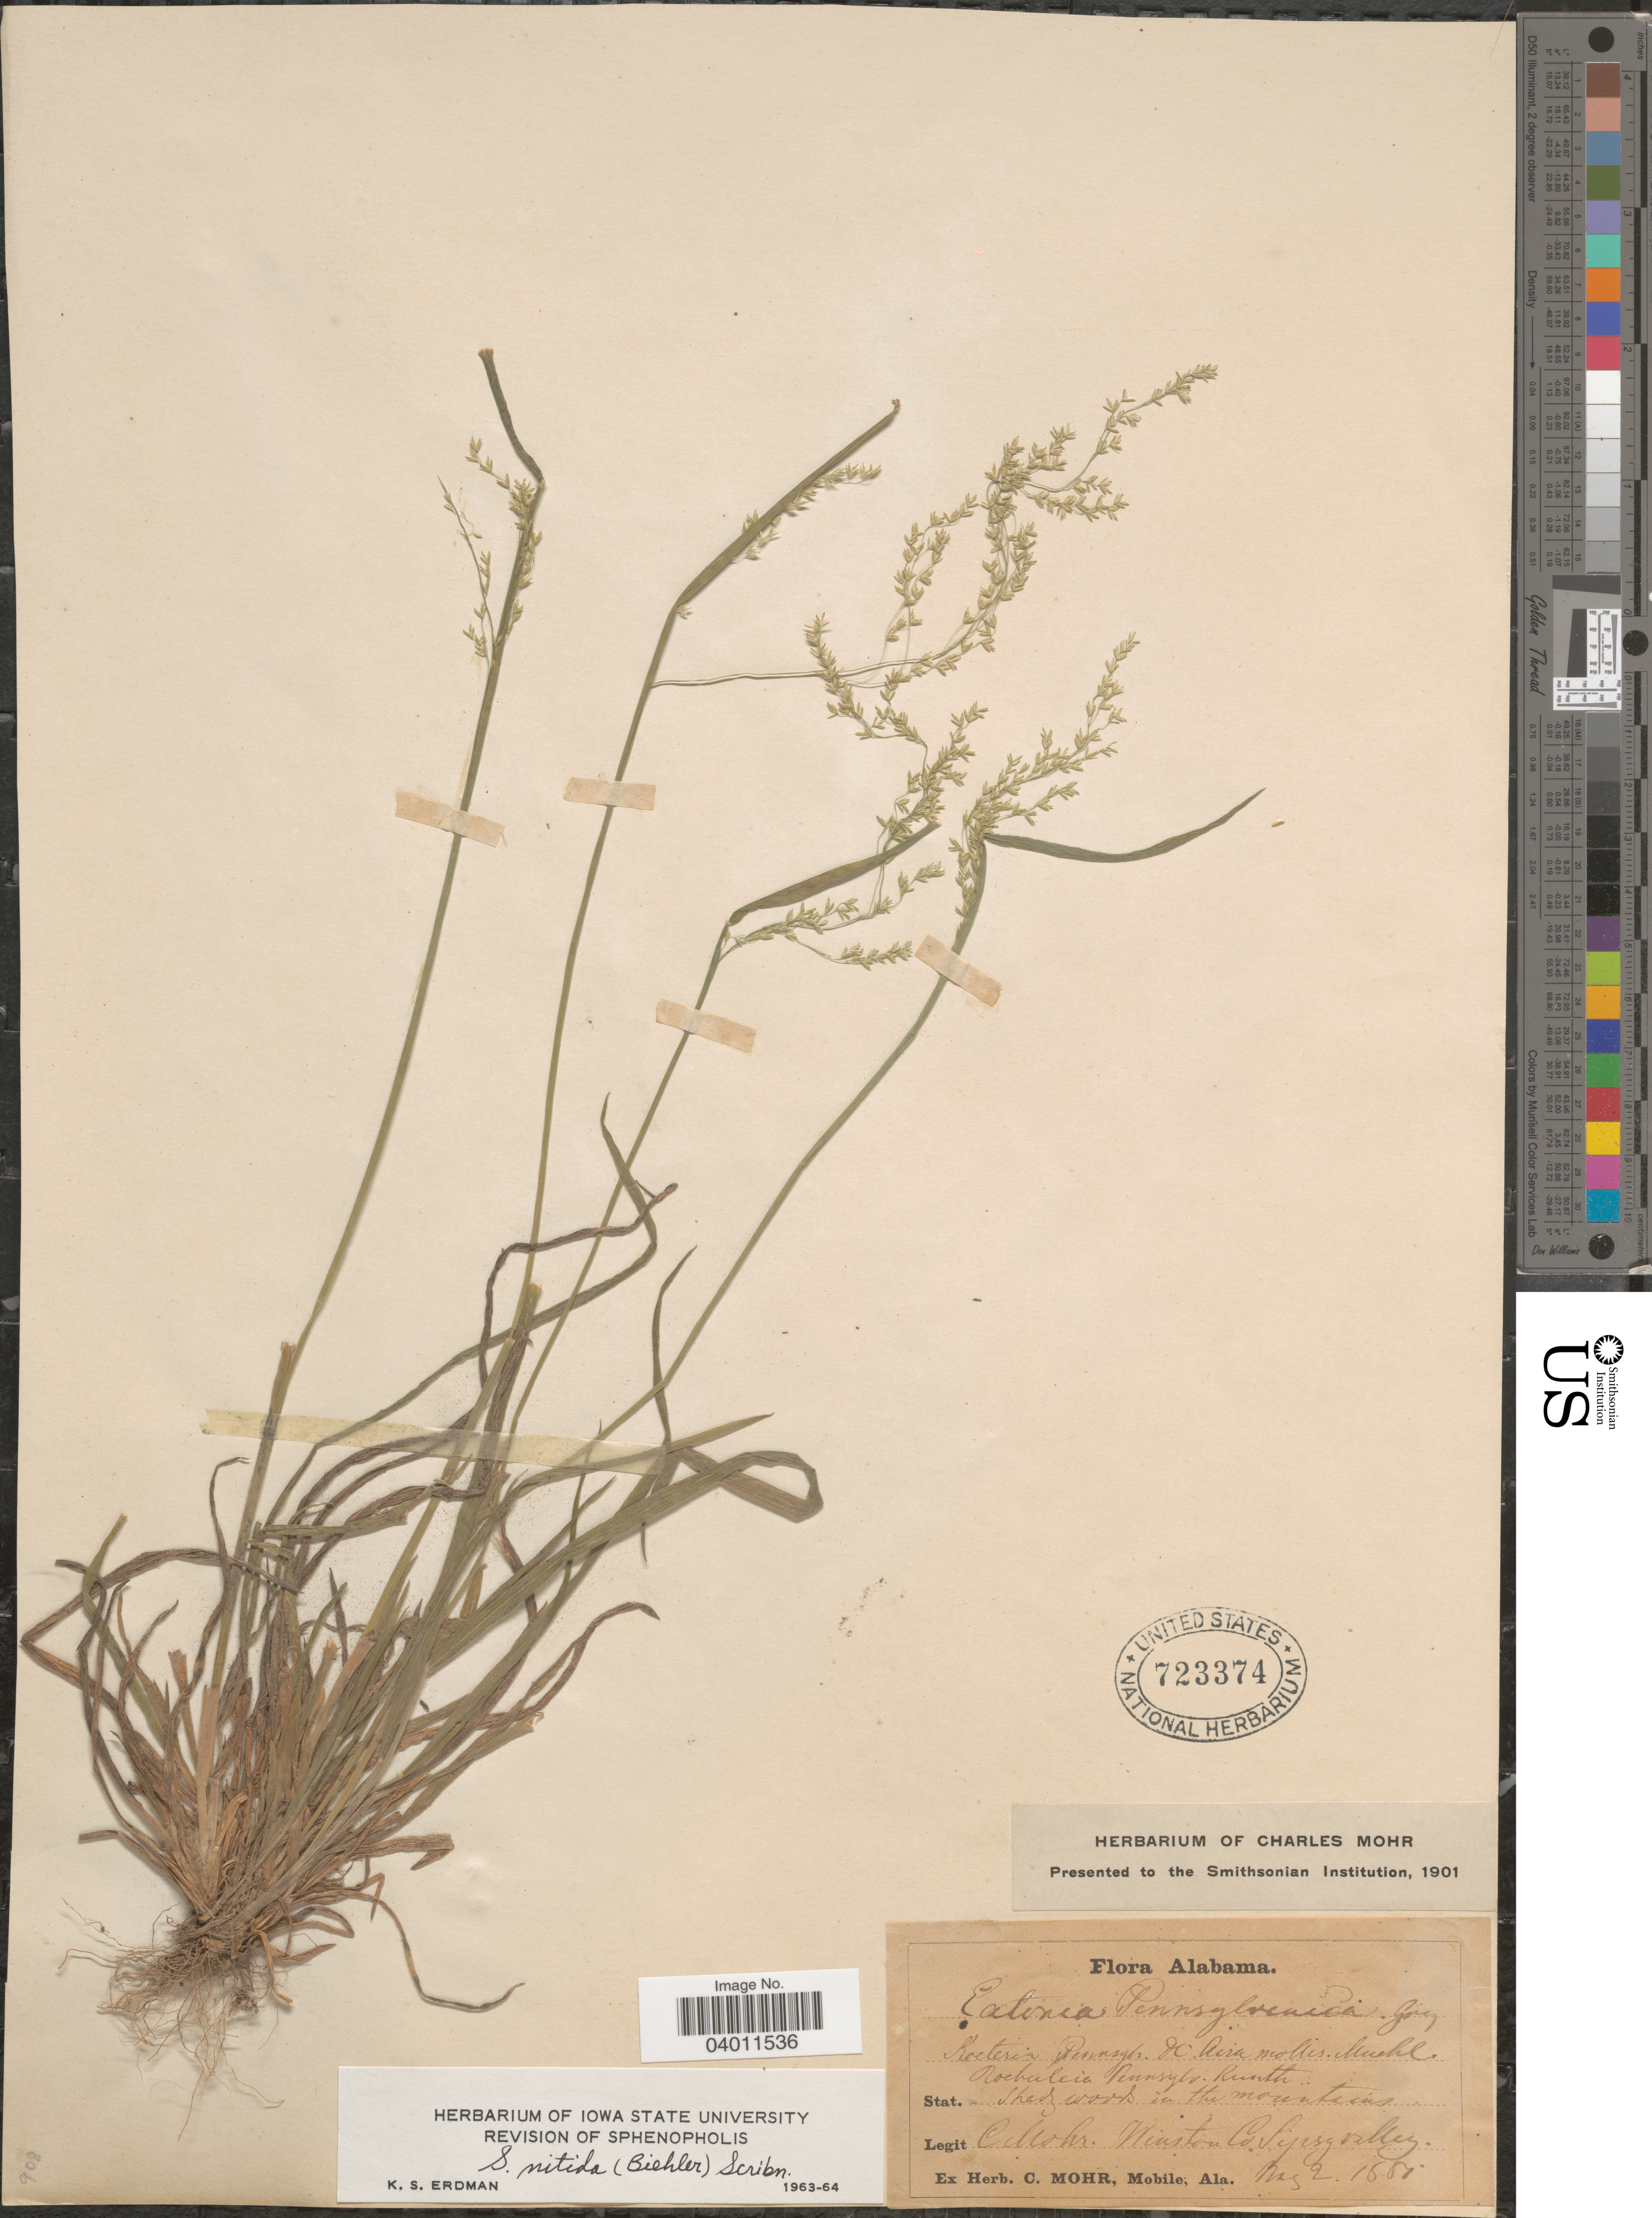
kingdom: Plantae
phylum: Tracheophyta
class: Liliopsida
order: Poales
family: Poaceae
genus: Sphenopholis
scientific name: Sphenopholis nitida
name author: (Biehler) Scribn.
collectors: C. T. Mohr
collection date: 1881-05-02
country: United States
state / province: Alabama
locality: Winston Co. Sipsy Valley.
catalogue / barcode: US 723374